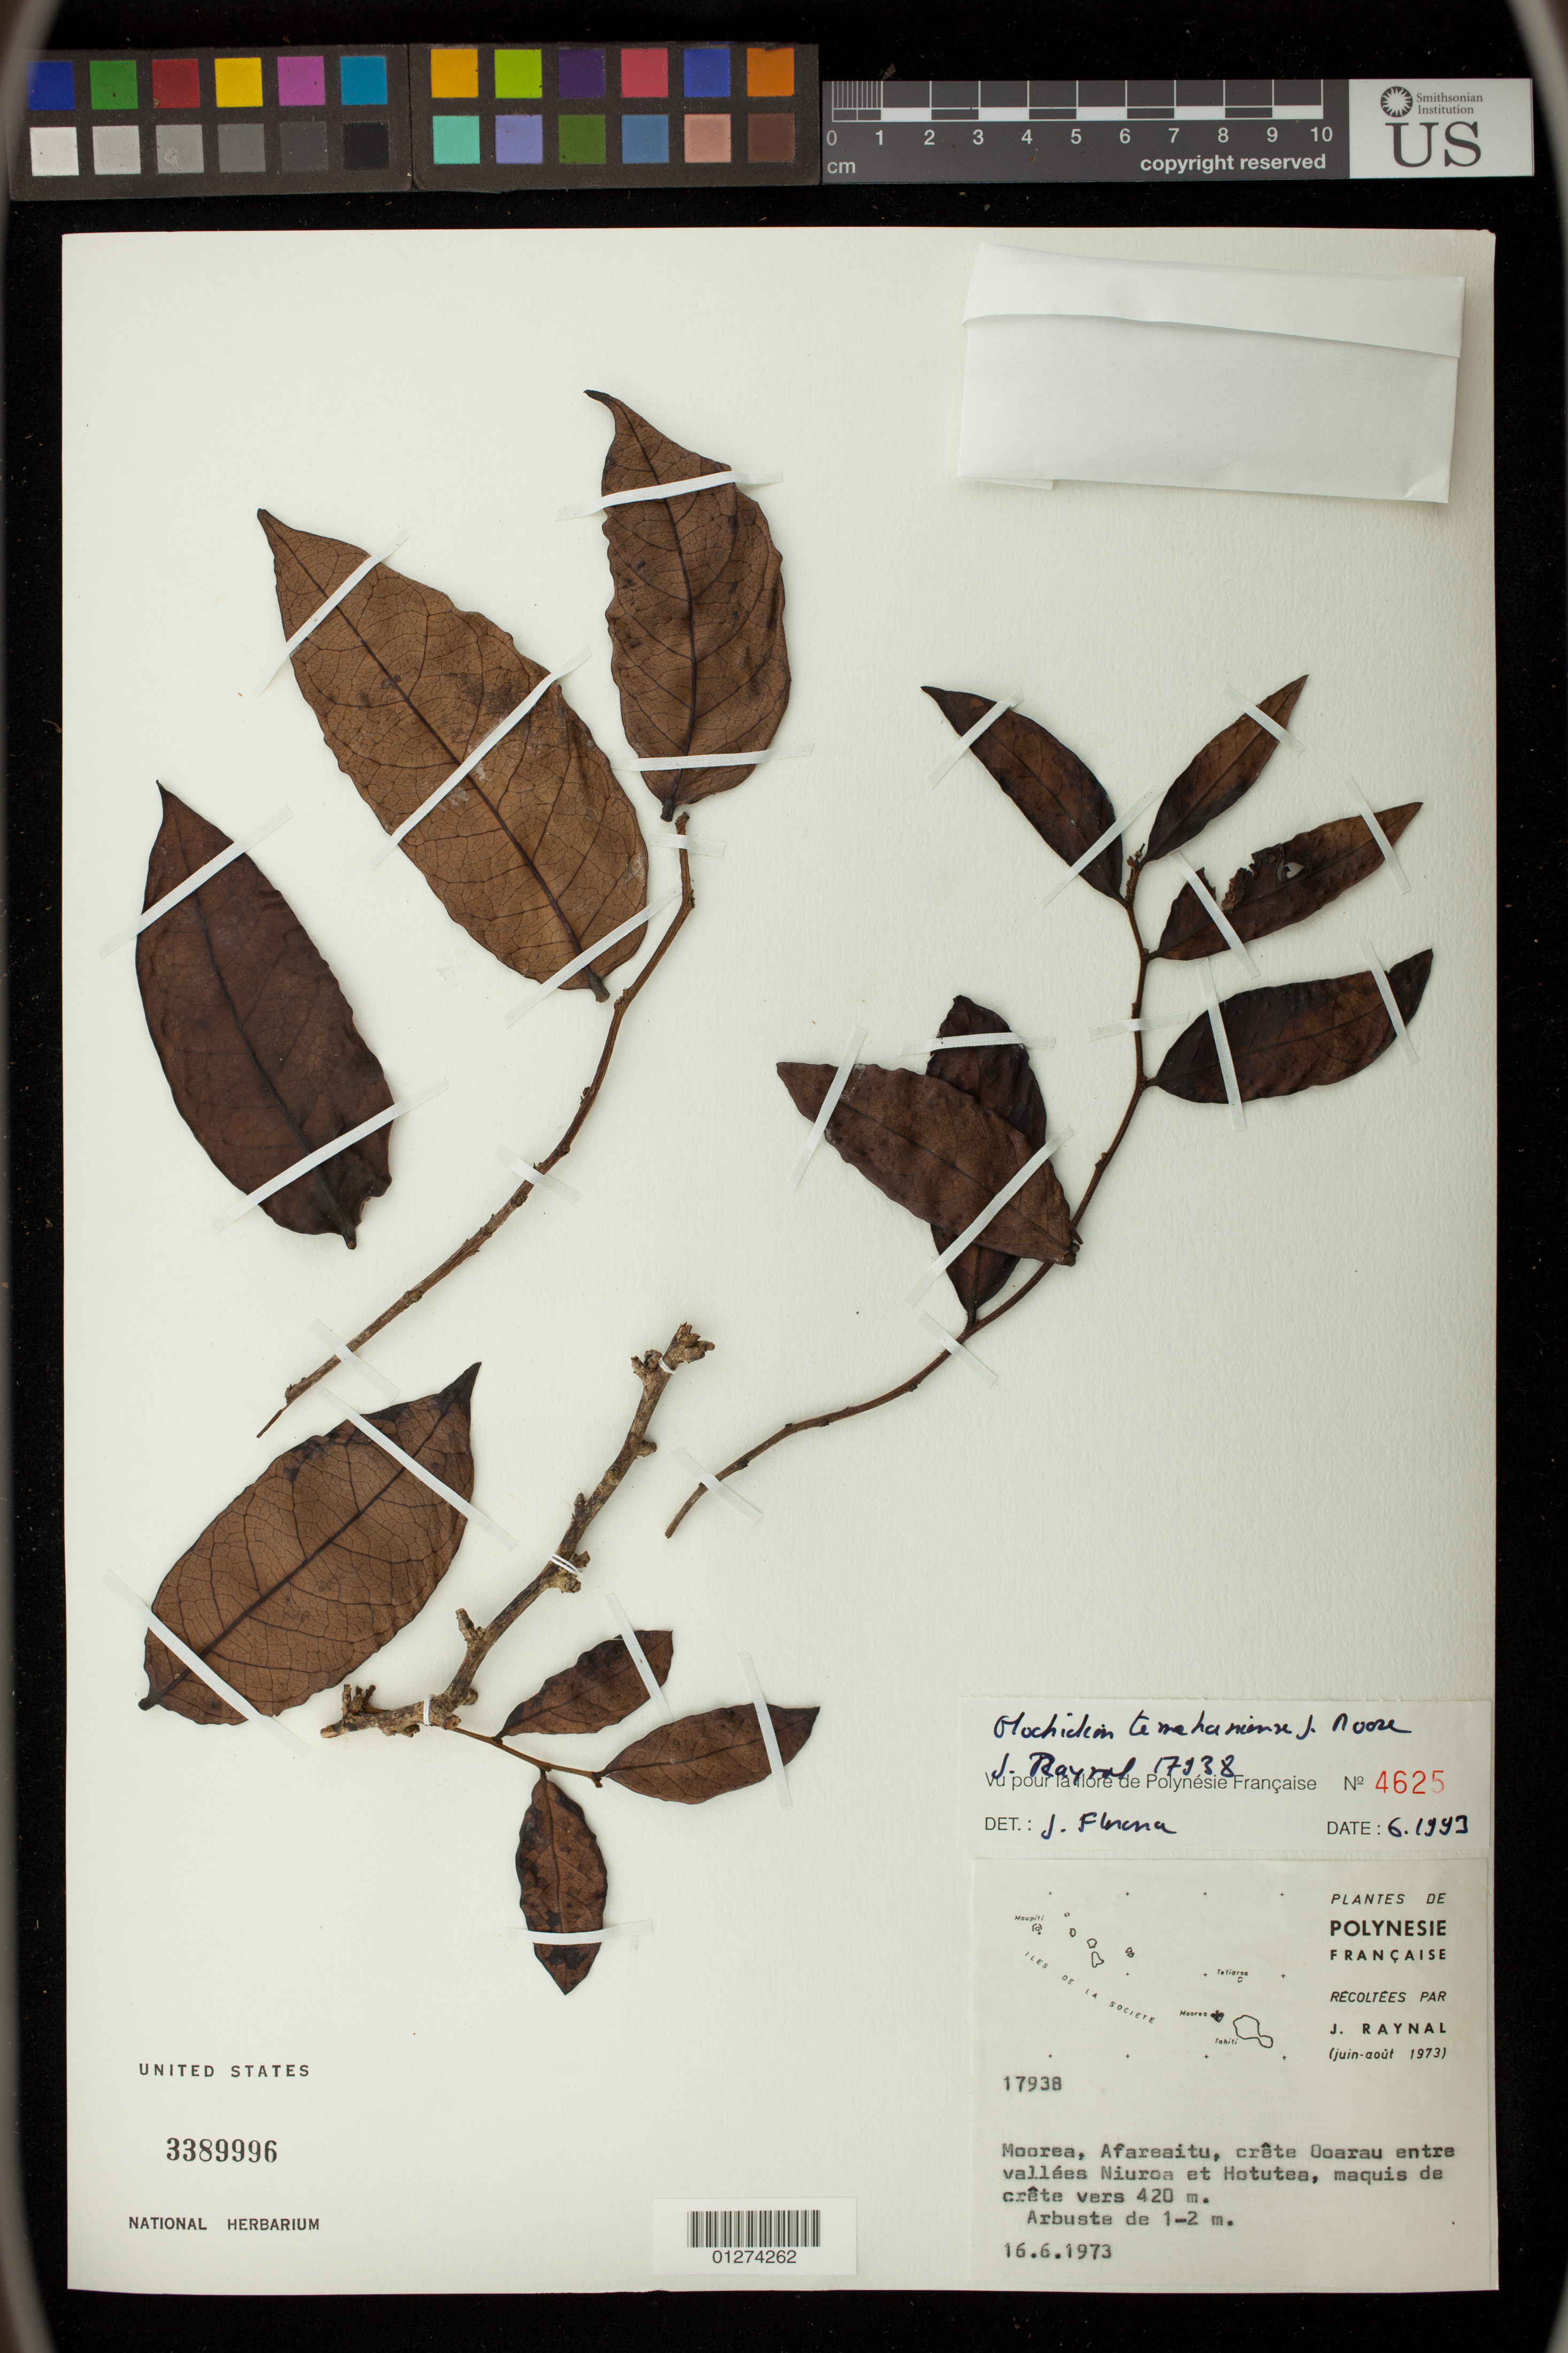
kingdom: Plantae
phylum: Tracheophyta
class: Magnoliopsida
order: Malpighiales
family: Phyllanthaceae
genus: Phyllanthus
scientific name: Phyllanthus temehaniensis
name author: (J.W. Moore) W.L. Wagner & Lorence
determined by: Wagner, W. L., (BOT), Smithsonian Institution - National Museum of Natural History (UNITED STATES)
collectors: J. Raynal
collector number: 17938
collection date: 1973-06-16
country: French Polynesia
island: Moorea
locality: Moorea, Afareaitu, crete Ooarau entre vallees Niuroa et Hotutea, maquis de crete vers 420 m.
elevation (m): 420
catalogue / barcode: US 3389996